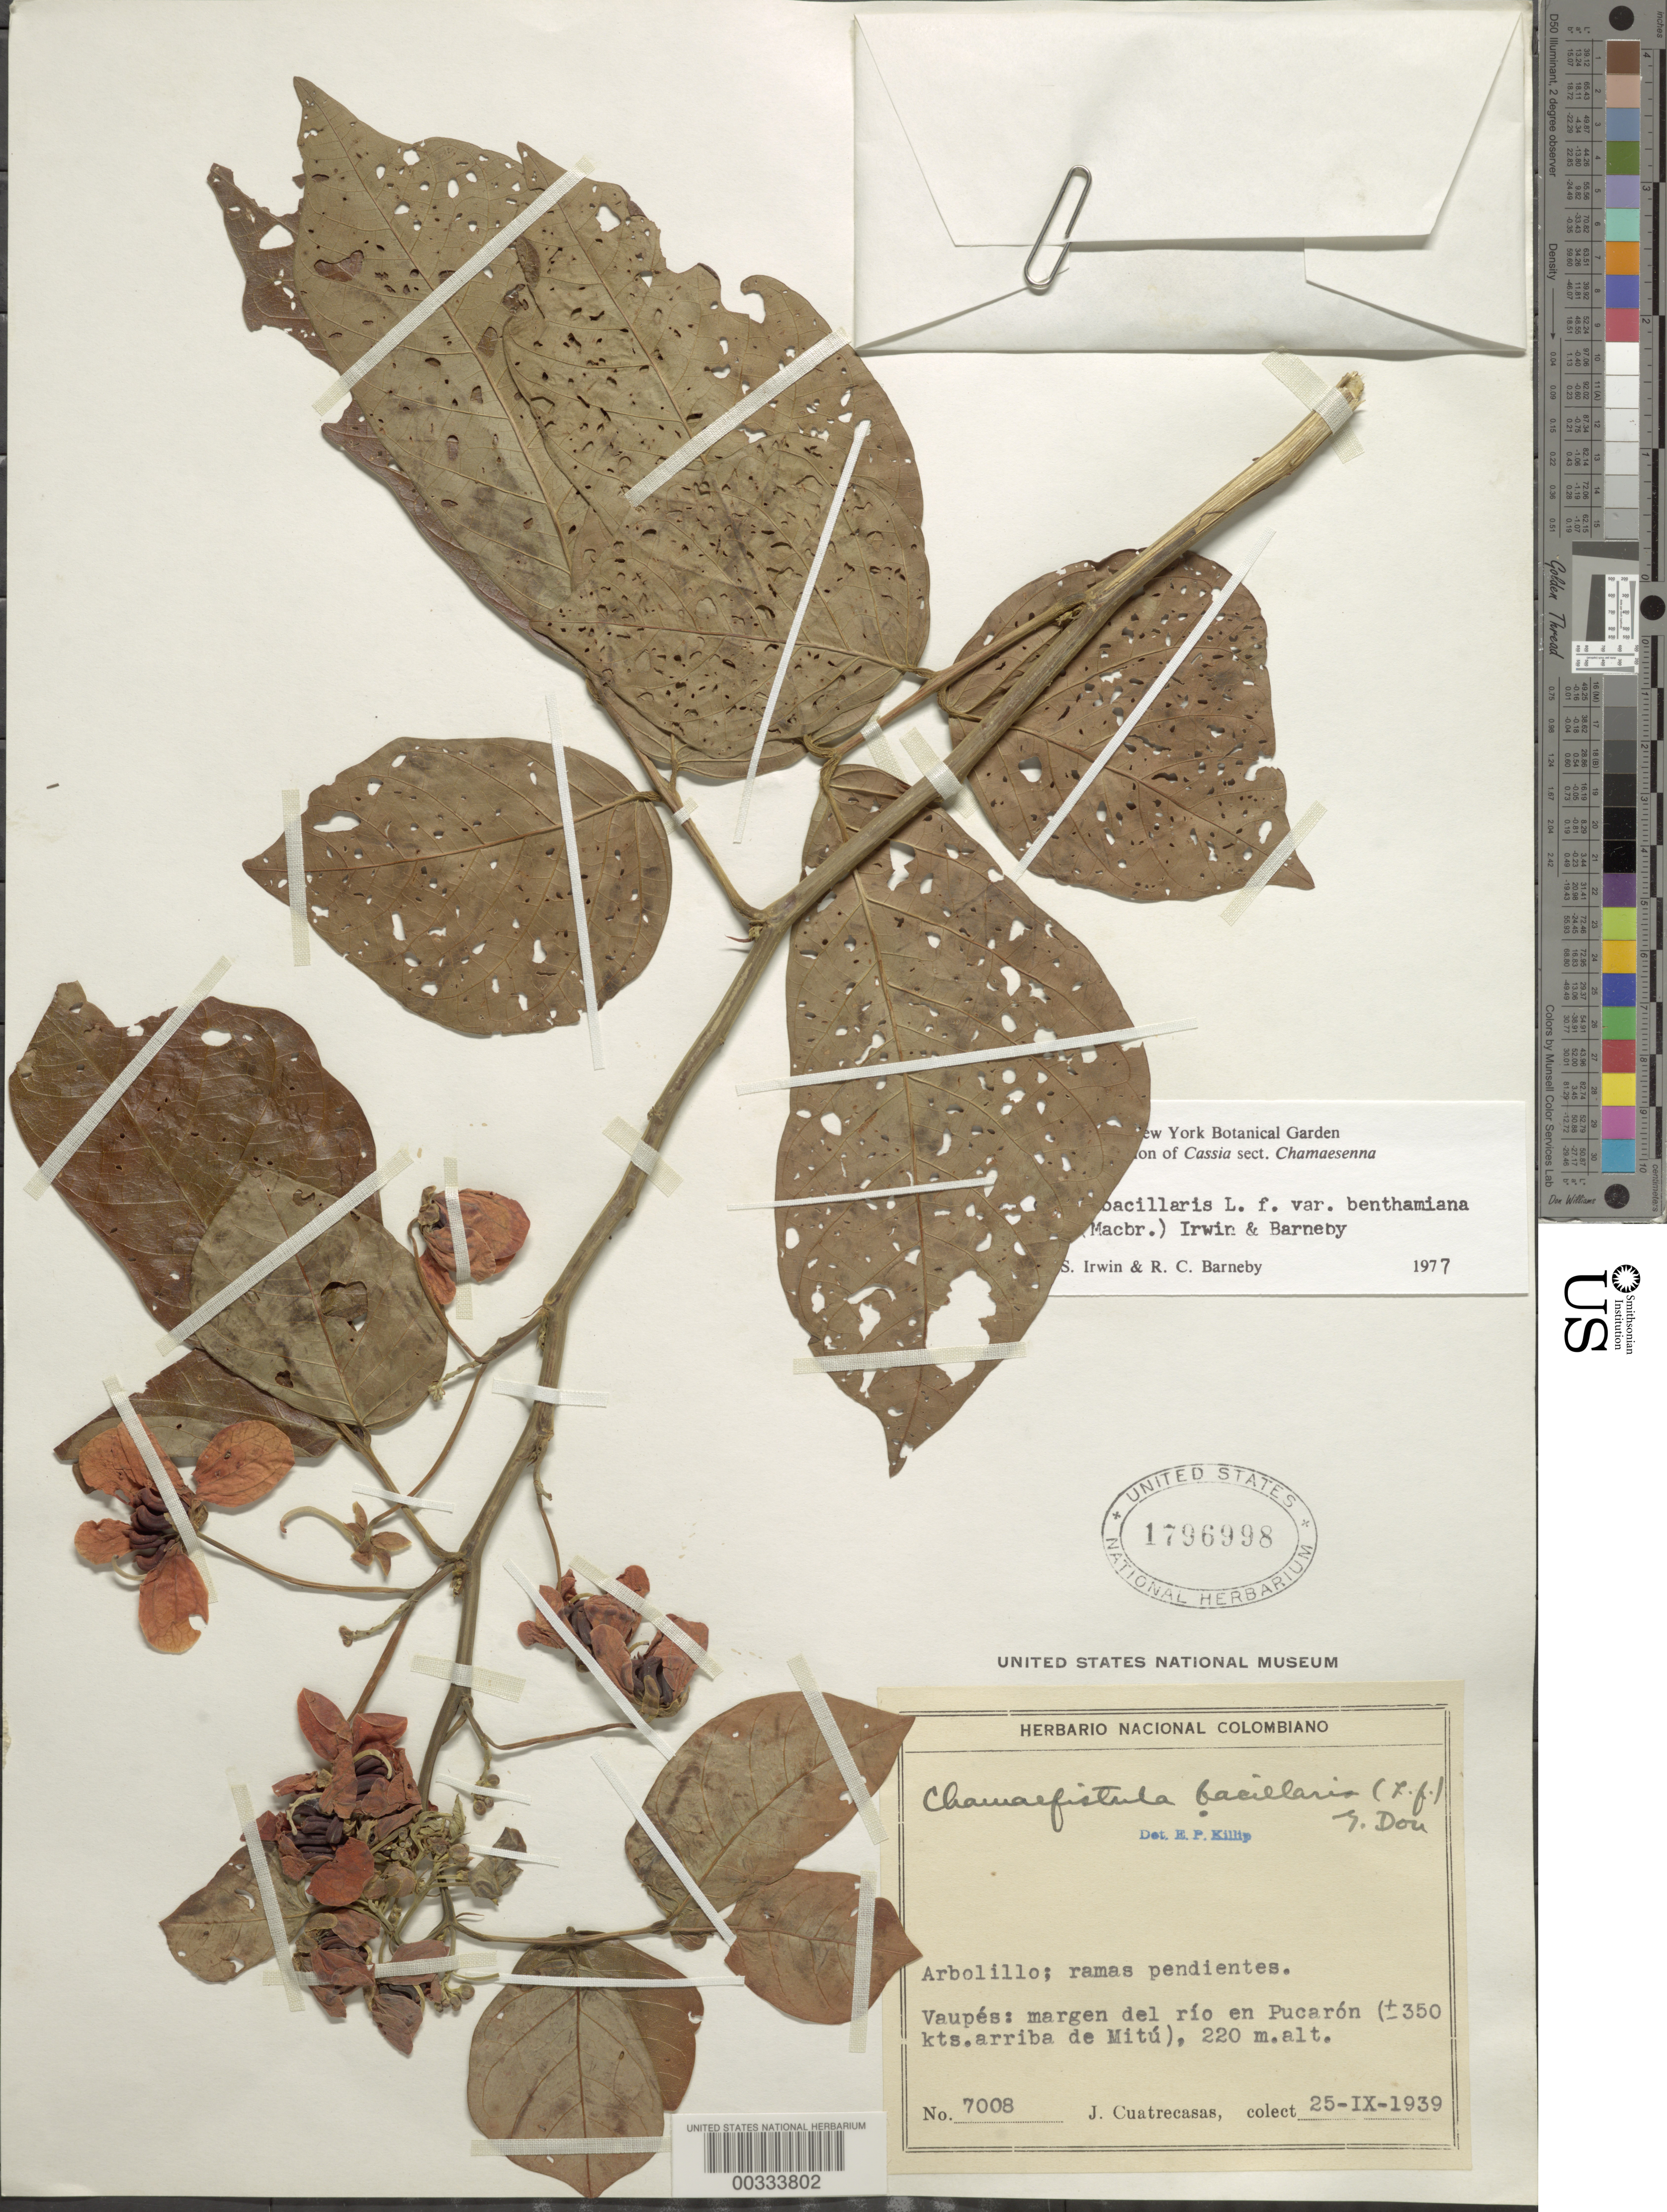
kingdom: Plantae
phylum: Tracheophyta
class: Magnoliopsida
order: Fabales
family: Fabaceae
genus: Senna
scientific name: Senna bacillaris var. benthamiana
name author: (J.F. Macbr.) H.S. Irwin & Barneby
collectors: J. Cuatrecasas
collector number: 7008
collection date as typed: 25 Sep 1939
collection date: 1939-09-25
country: Colombia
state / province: Vaupés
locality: In pucaron, 350 km above Mitu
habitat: Edge of the river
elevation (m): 220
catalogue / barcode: US 1796998